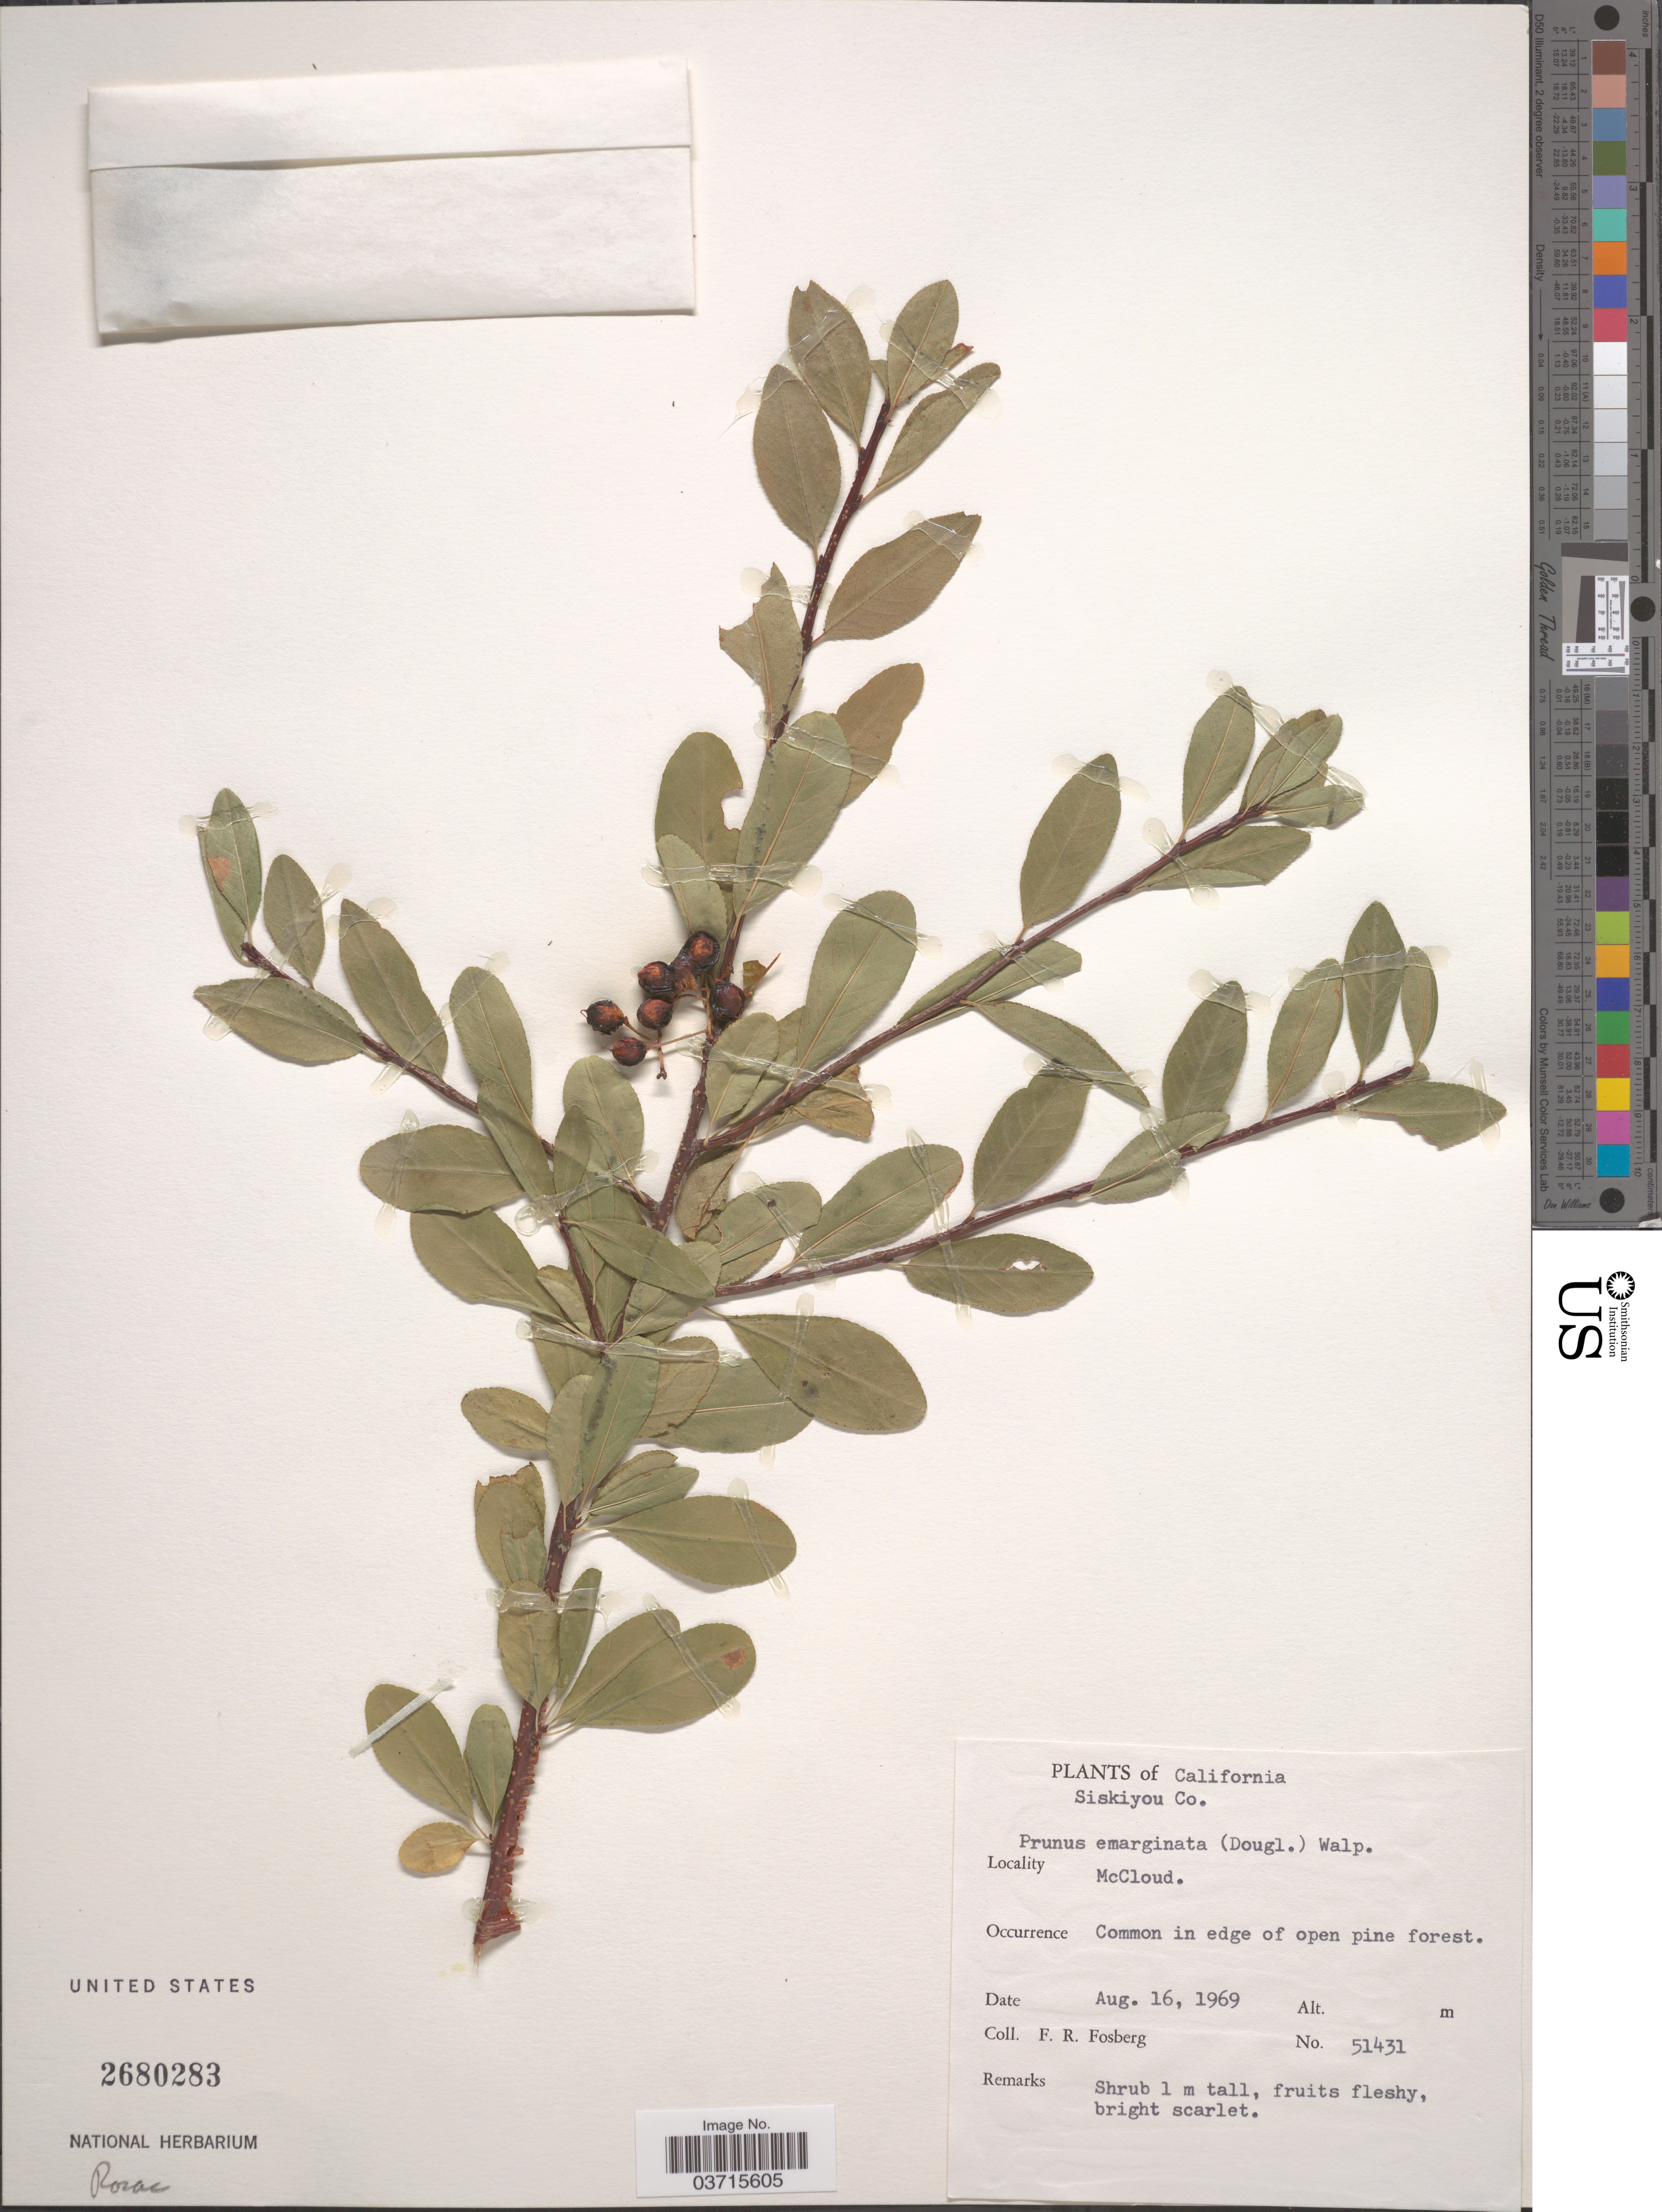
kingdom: Plantae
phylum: Tracheophyta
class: Magnoliopsida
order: Rosales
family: Rosaceae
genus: Prunus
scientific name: Prunus emarginata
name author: (Douglas ex Hook.) Eaton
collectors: F. R. Fosberg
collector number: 51431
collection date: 1969-08-16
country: United States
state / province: California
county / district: Siskiyou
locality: Siskiyou Co. McCloud.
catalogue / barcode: US 2680283